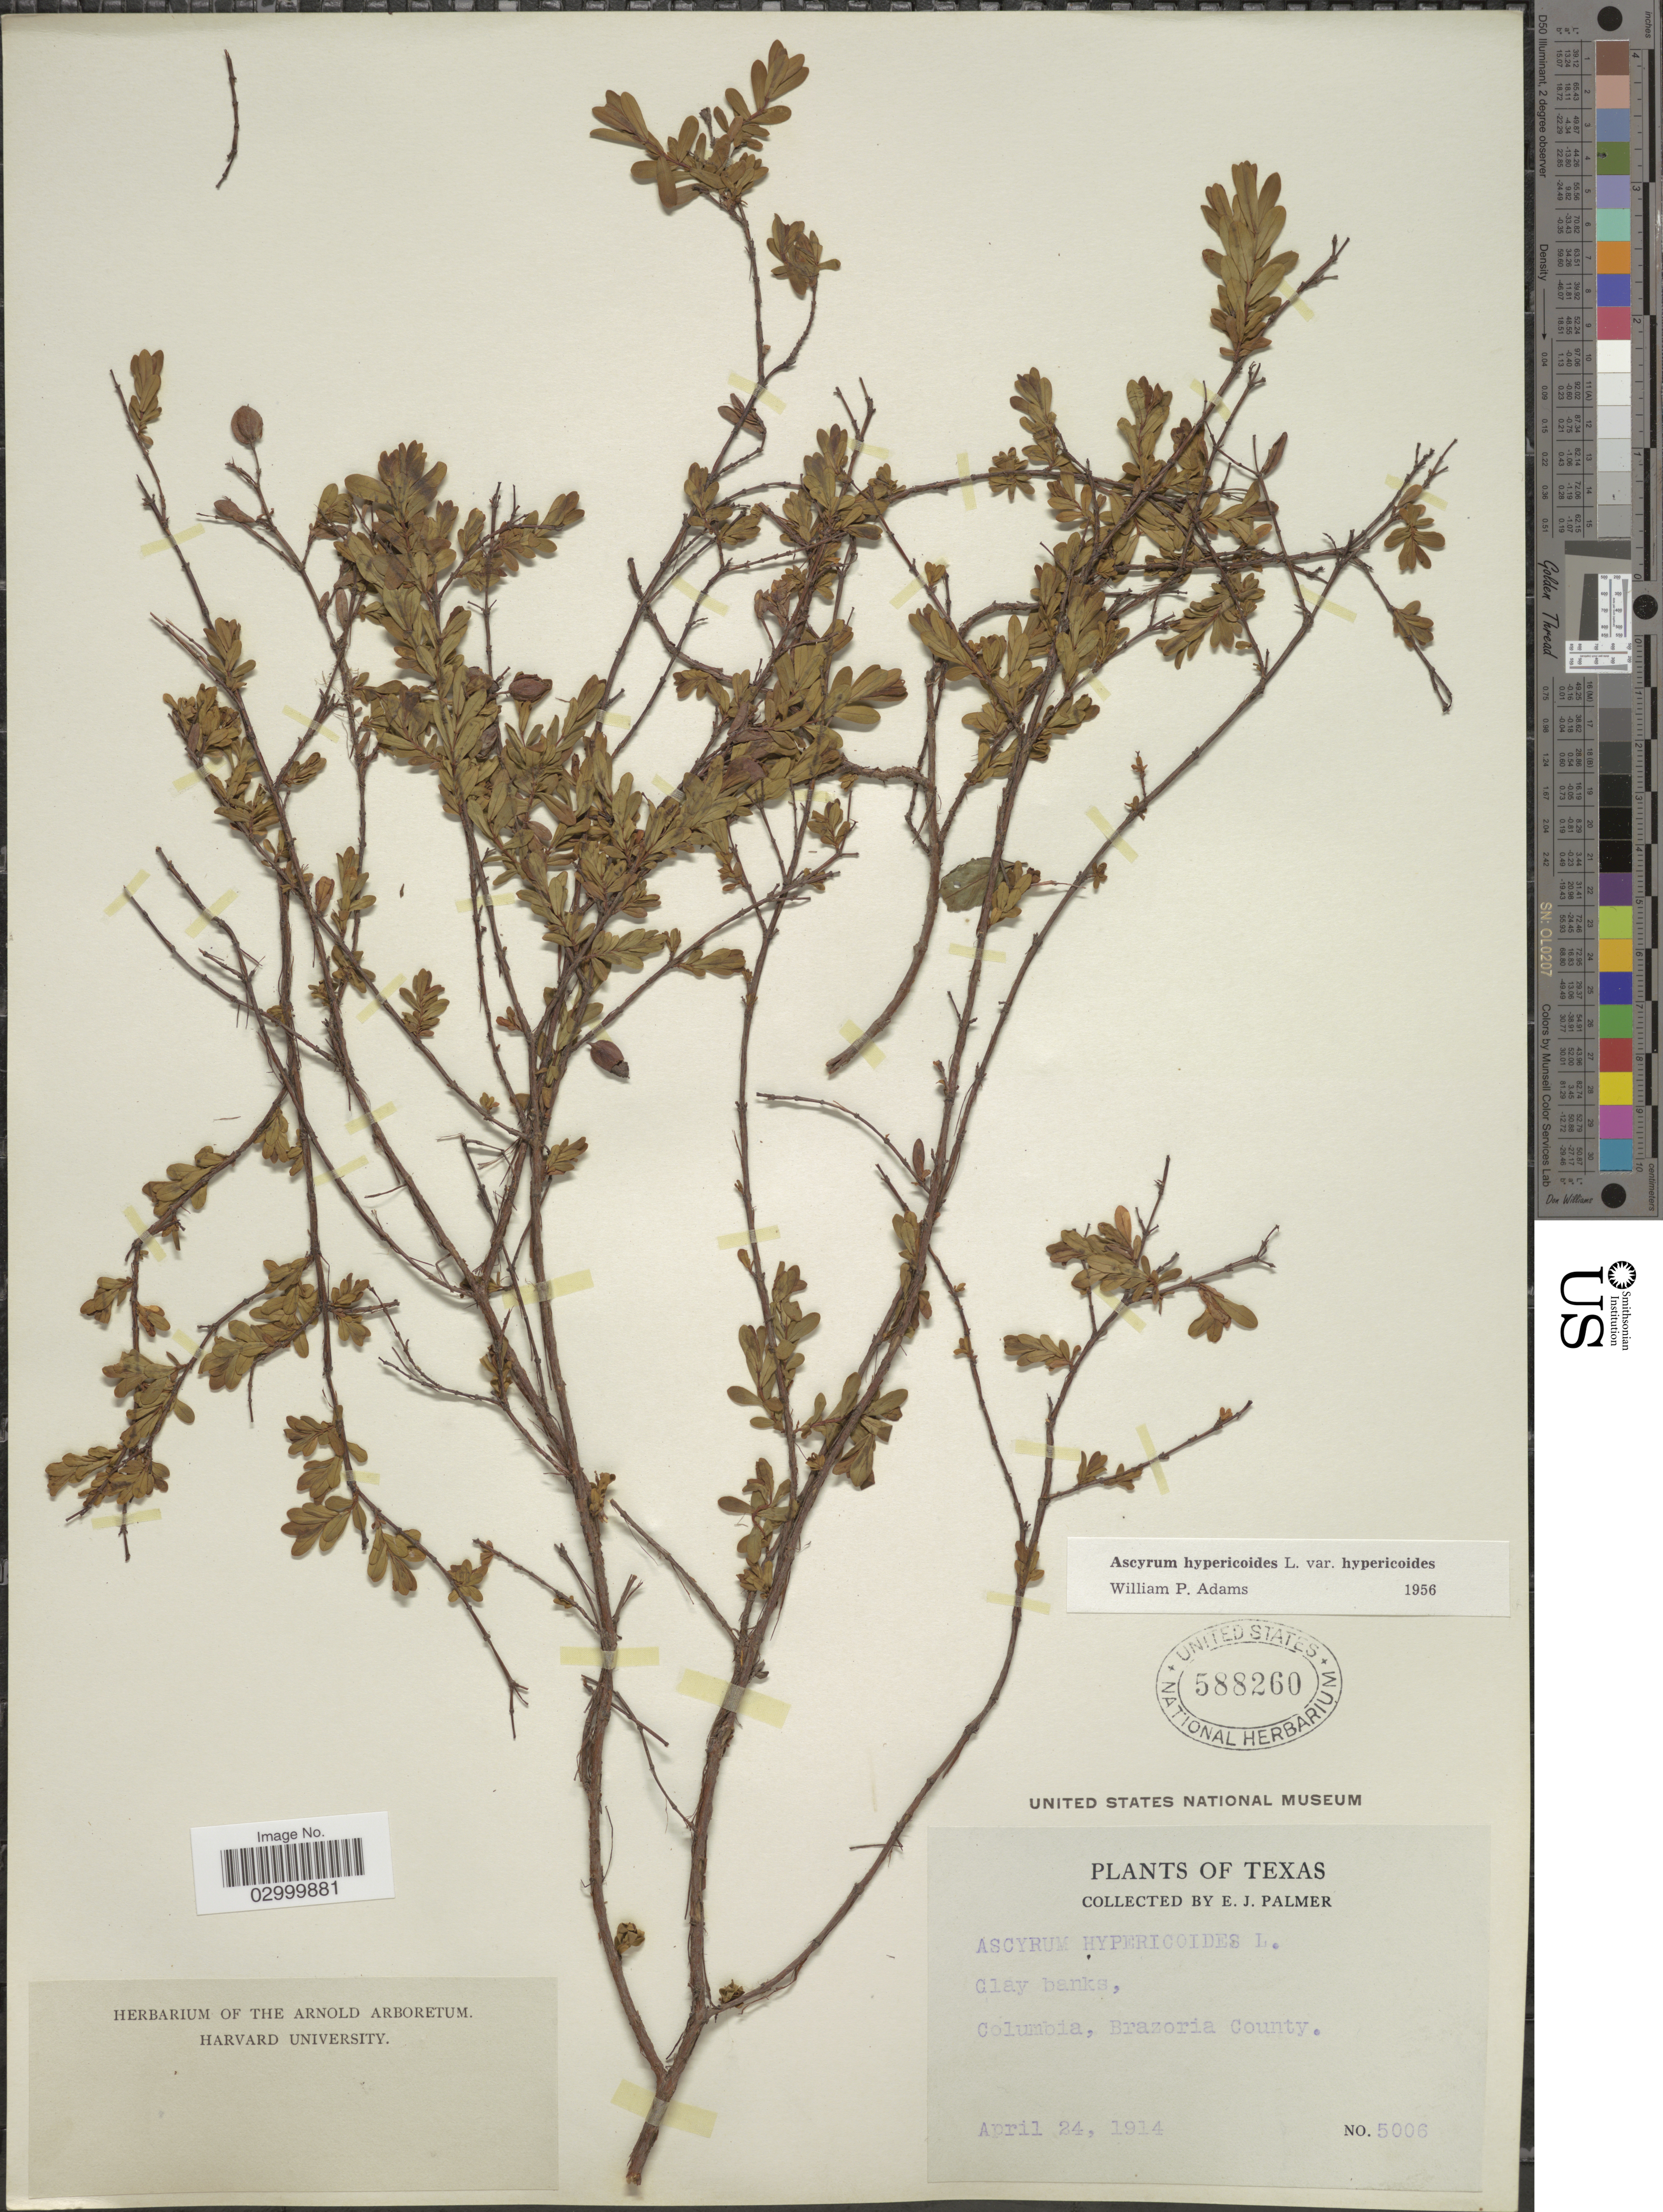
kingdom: Plantae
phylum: Tracheophyta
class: Magnoliopsida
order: Malpighiales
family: Hypericaceae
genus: Hypericum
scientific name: Hypericum hypericoides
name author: (L.) Crantz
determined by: Strong, Mark T., (BOT), Smithsonian Institution - National Museum of Natural History (UNITED STATES)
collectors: E. J. Palmer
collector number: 5006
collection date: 1914-04-24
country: United States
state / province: Texas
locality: Clay banks, Columbia, Brazoria County.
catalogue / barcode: US 588260